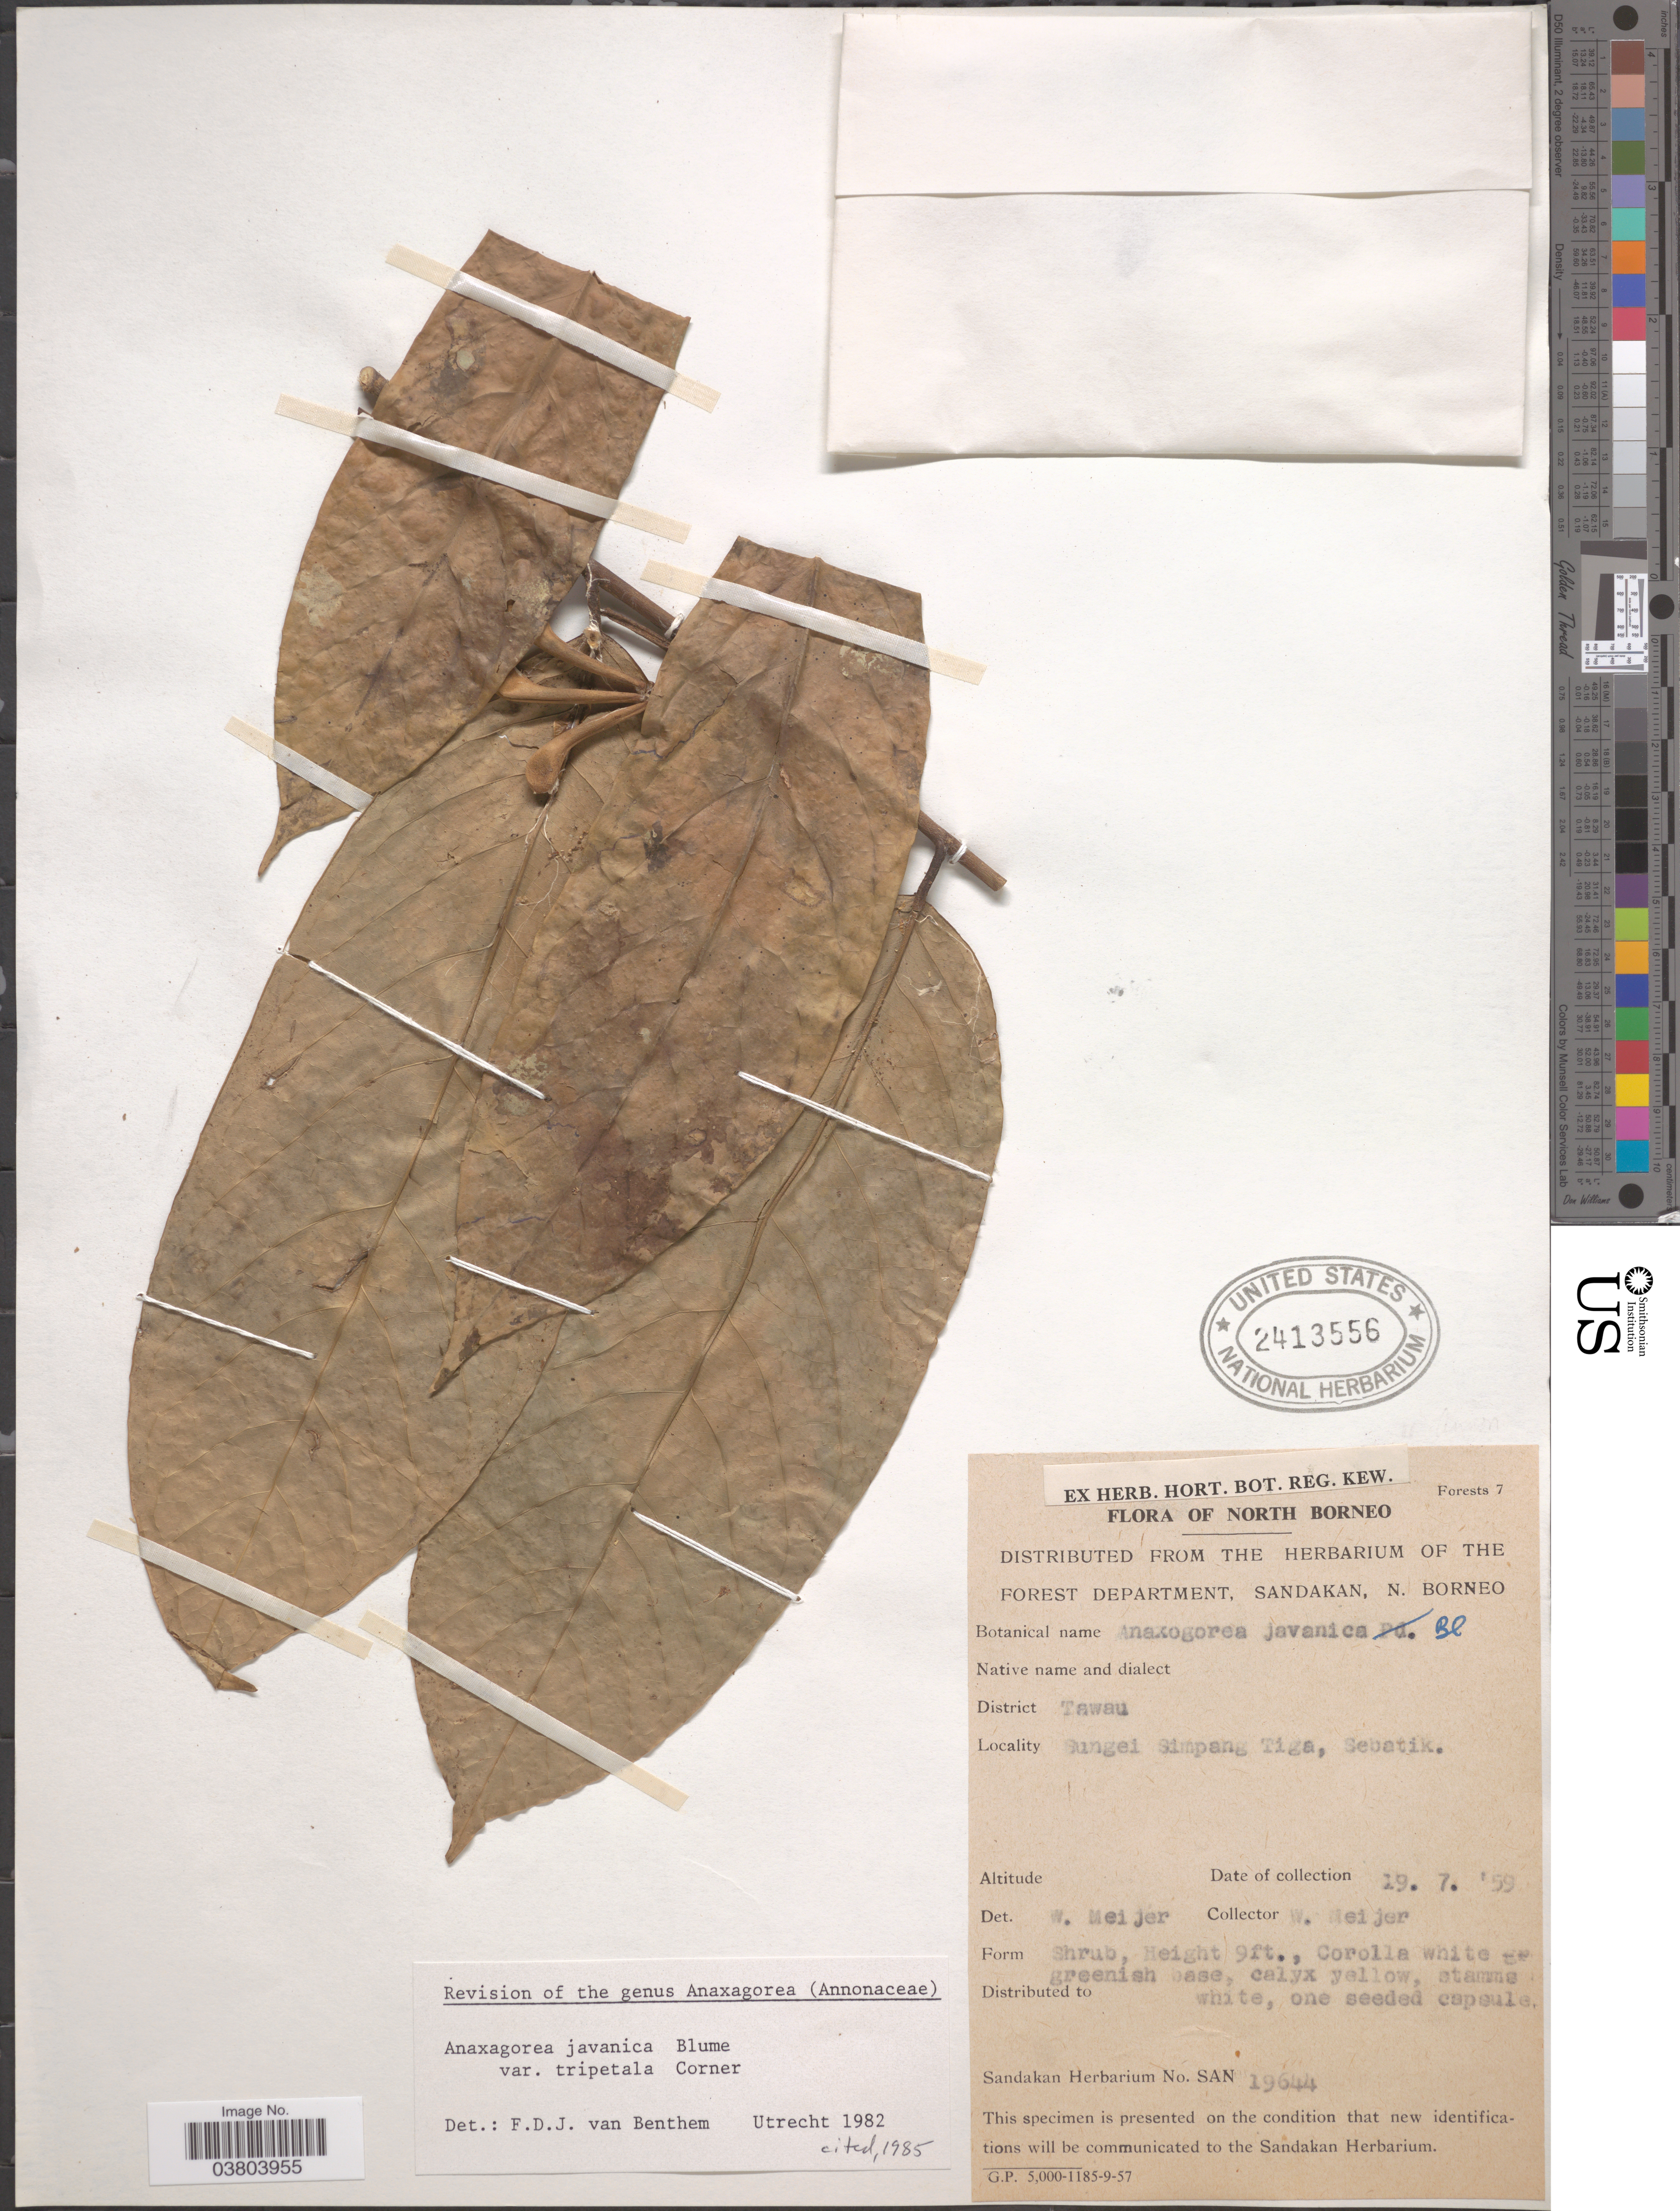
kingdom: Plantae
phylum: Tracheophyta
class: Magnoliopsida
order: Magnoliales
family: Annonaceae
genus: Anaxagorea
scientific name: Anaxagorea javanica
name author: Blume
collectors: W. Meijer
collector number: San 19644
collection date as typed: Transcribed d/m/y: 19/7/59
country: Malaysia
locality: North Borneo. District Tawau. Sungei Simpang Tiga, Sebatik.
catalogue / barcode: US 2413556